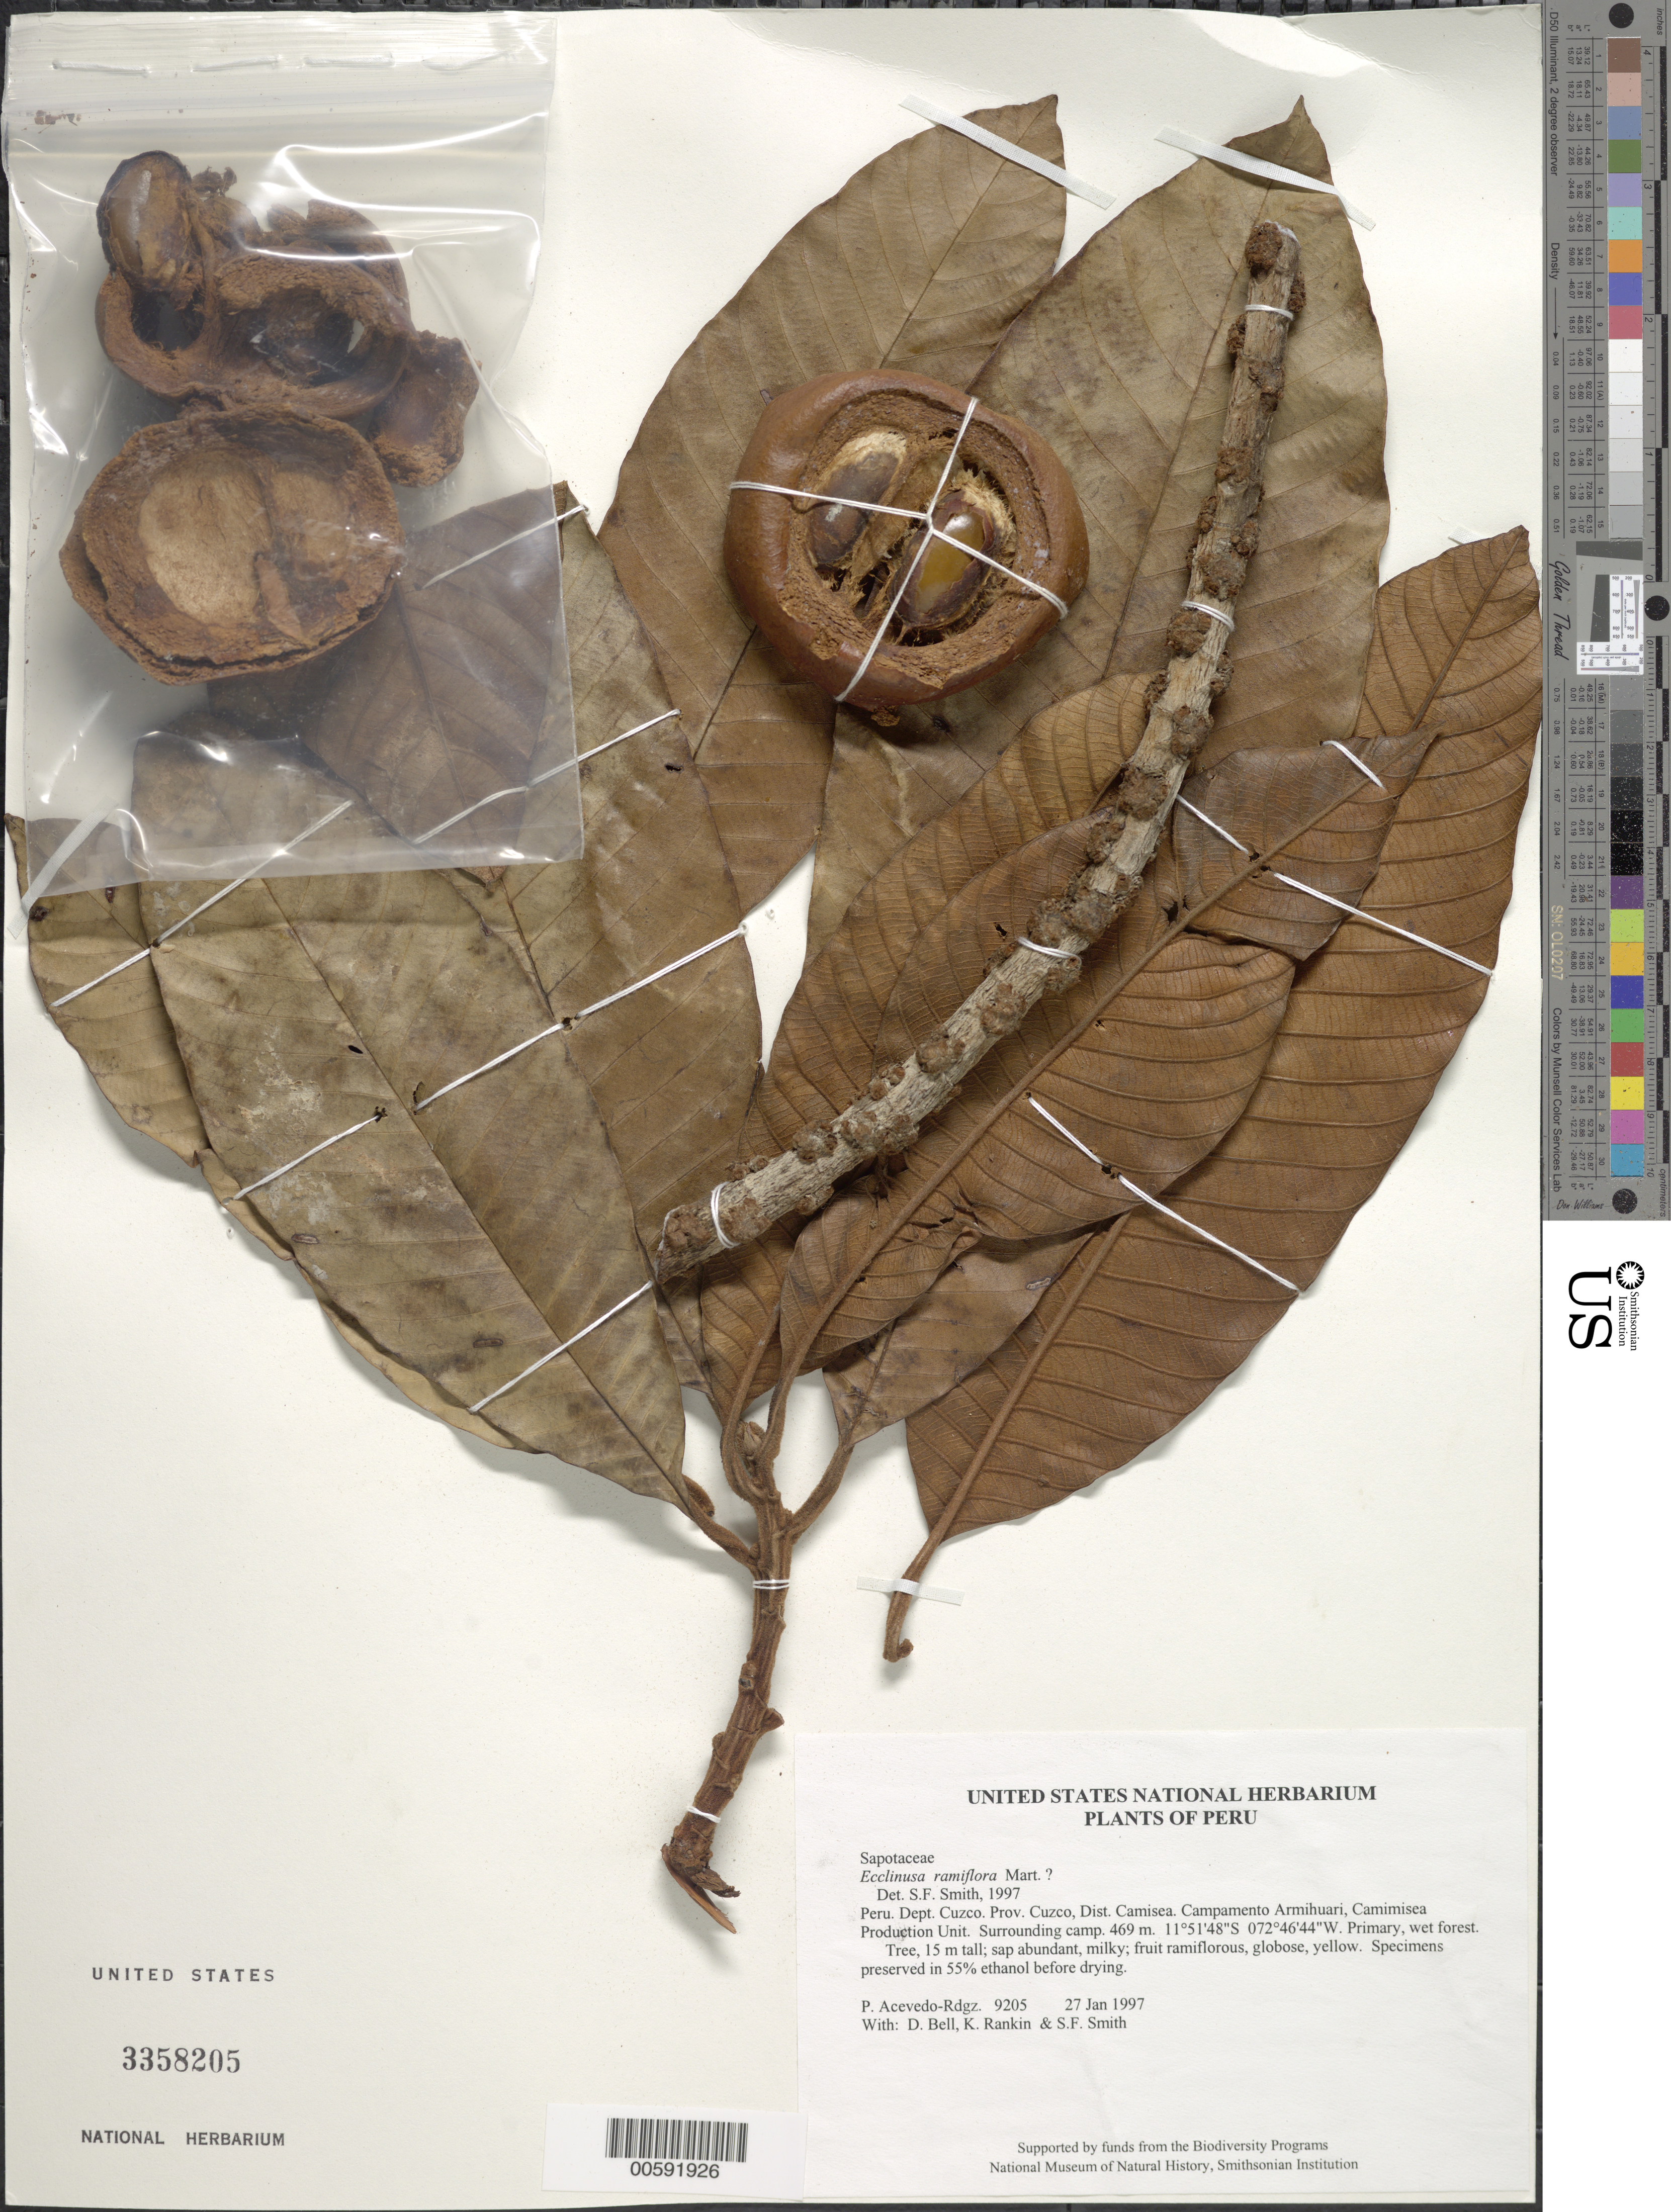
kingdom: Plantae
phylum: Tracheophyta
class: Magnoliopsida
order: Ericales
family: Sapotaceae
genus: Ecclinusa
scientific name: Ecclinusa ramiflora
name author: Mart.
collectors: P. Acevedo-Rodr., D. A. Bell, K. Rankin & S.F. Smith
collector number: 9205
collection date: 1997-01-27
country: Peru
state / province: Cusco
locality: Dept. Cuzco, Dist. Camisea. Campamento Armihuari, Camimisea Production Unit. Surrounding camp.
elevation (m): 469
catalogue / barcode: US 3358205